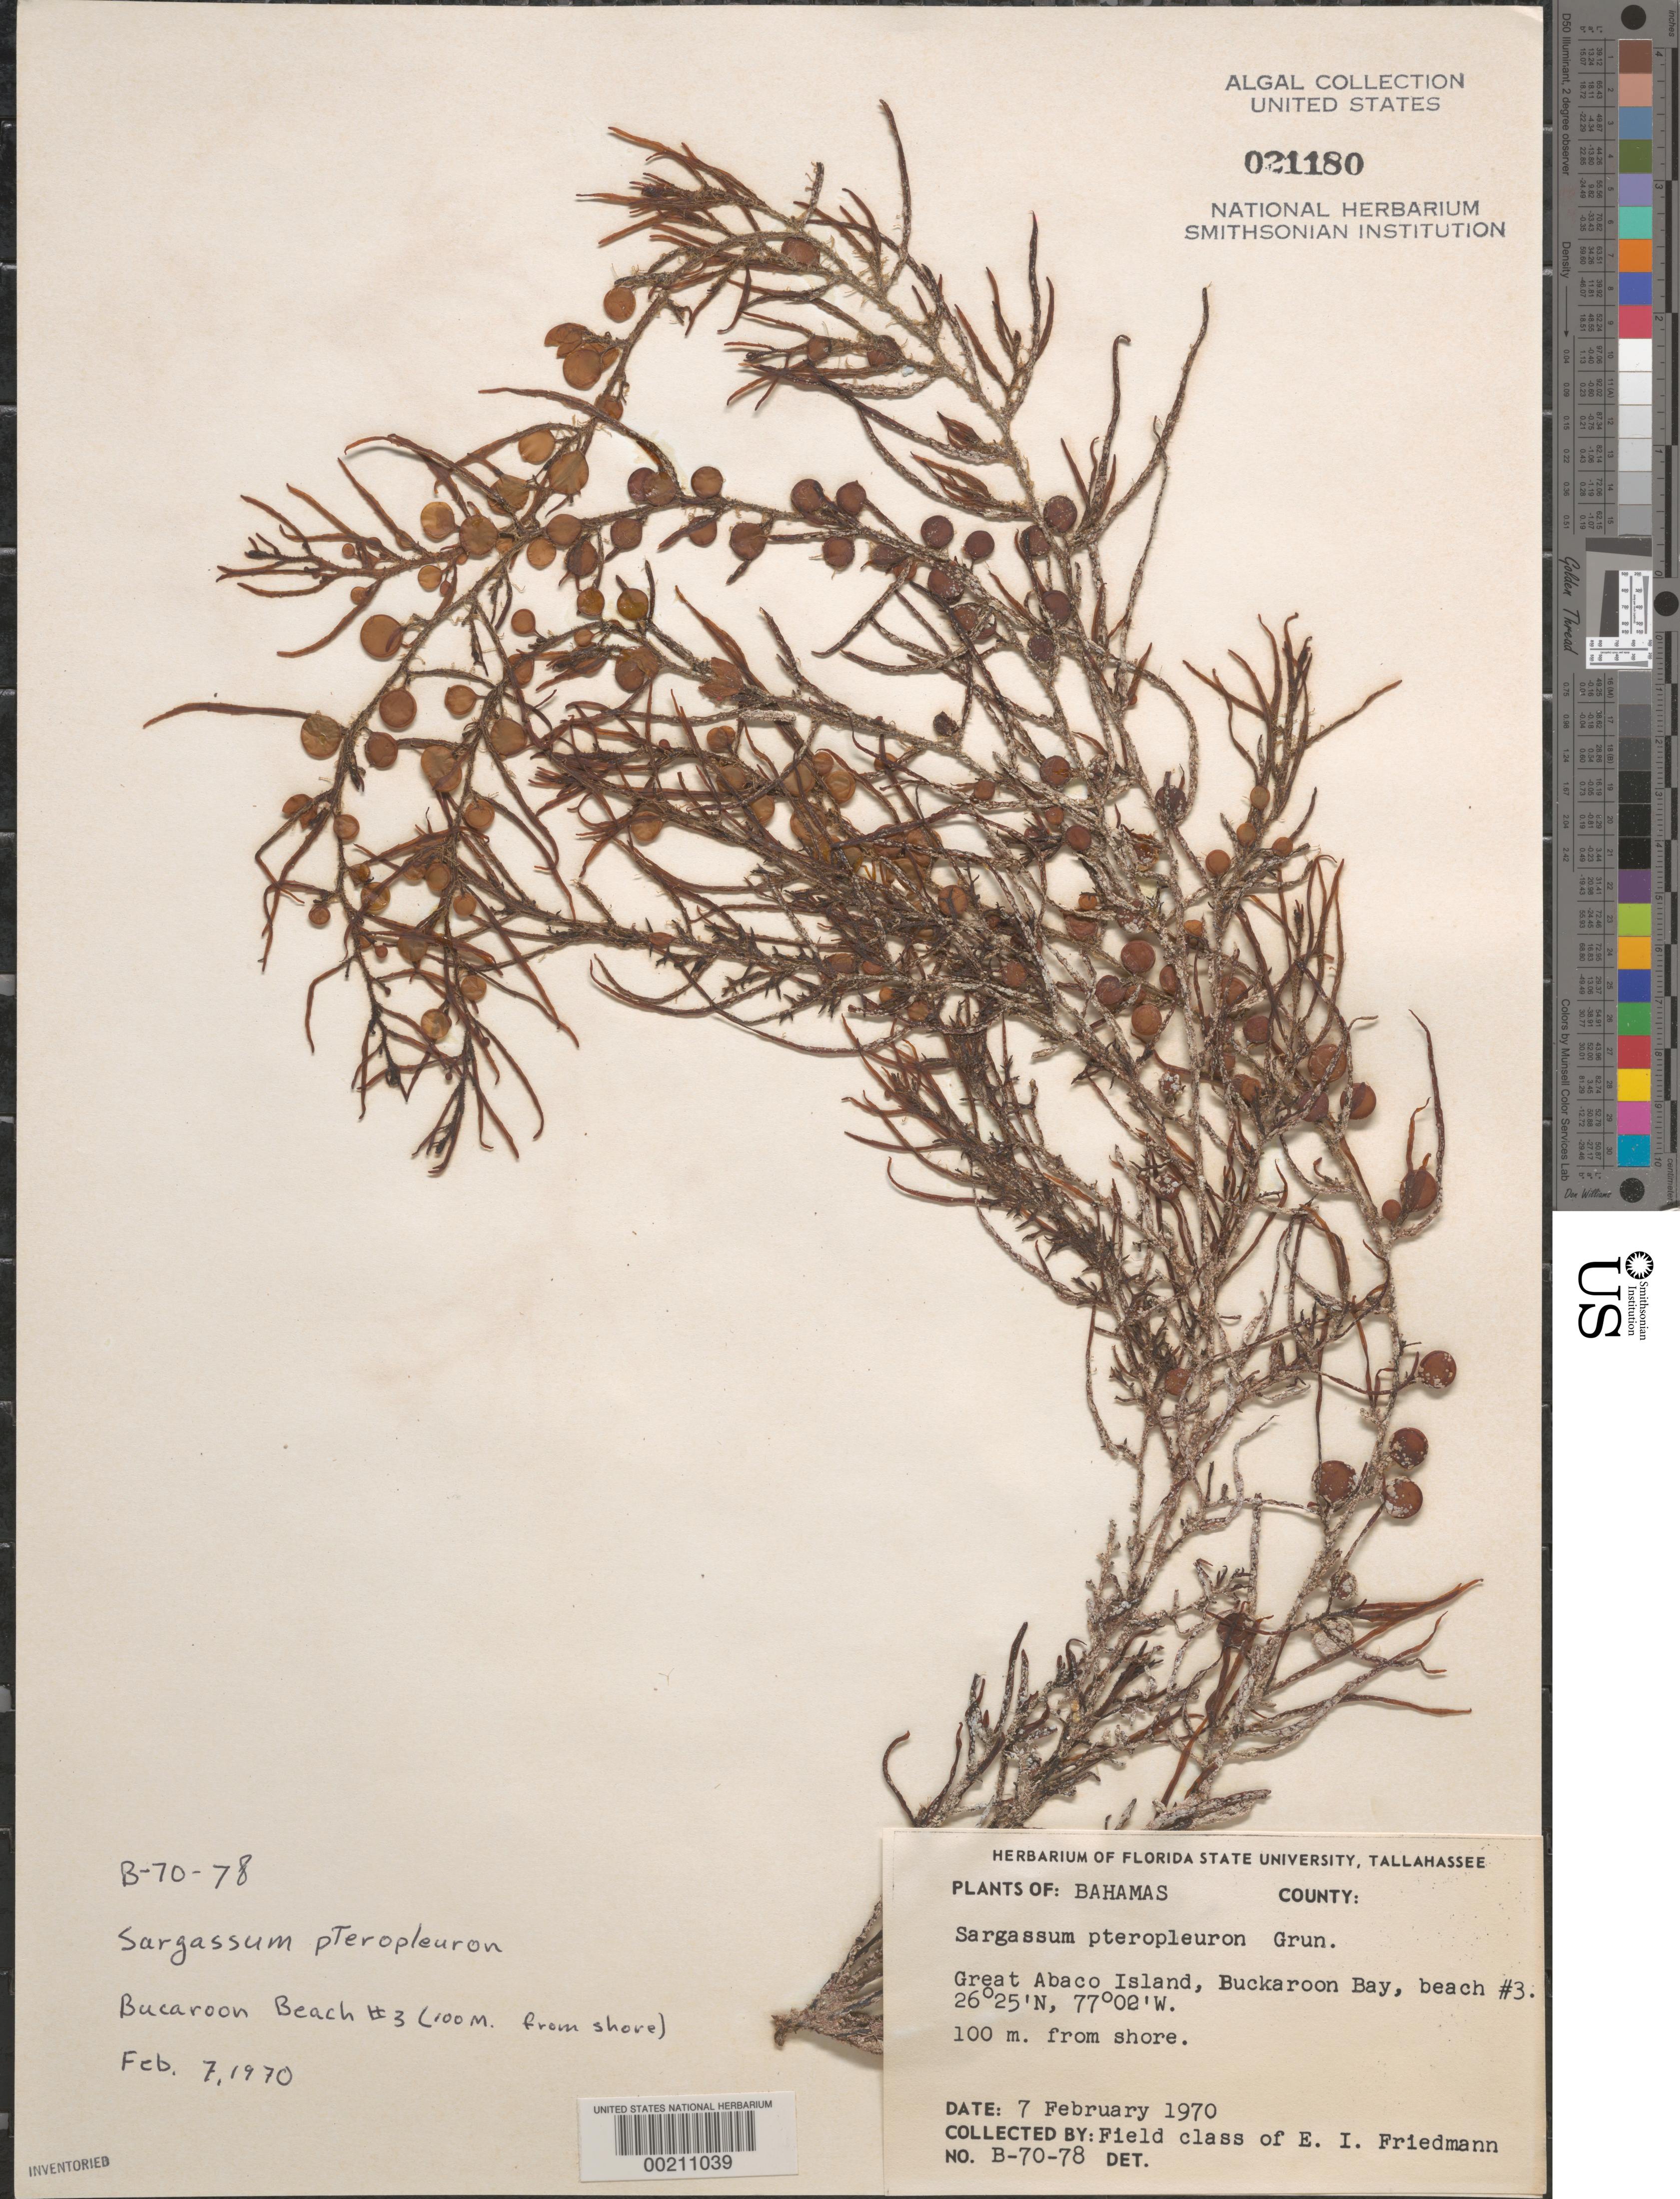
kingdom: Chromista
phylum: Ochrophyta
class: Phaeophyceae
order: Fucales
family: Sargassaceae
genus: Sargassum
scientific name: Sargassum pteropleuron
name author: Grunow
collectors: E. Friedmann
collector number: B-70-78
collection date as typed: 07 Feb 1970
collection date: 1970-02-07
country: Bahamas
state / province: Abaco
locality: Great abaco island, buckaroon bay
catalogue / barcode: US 21180